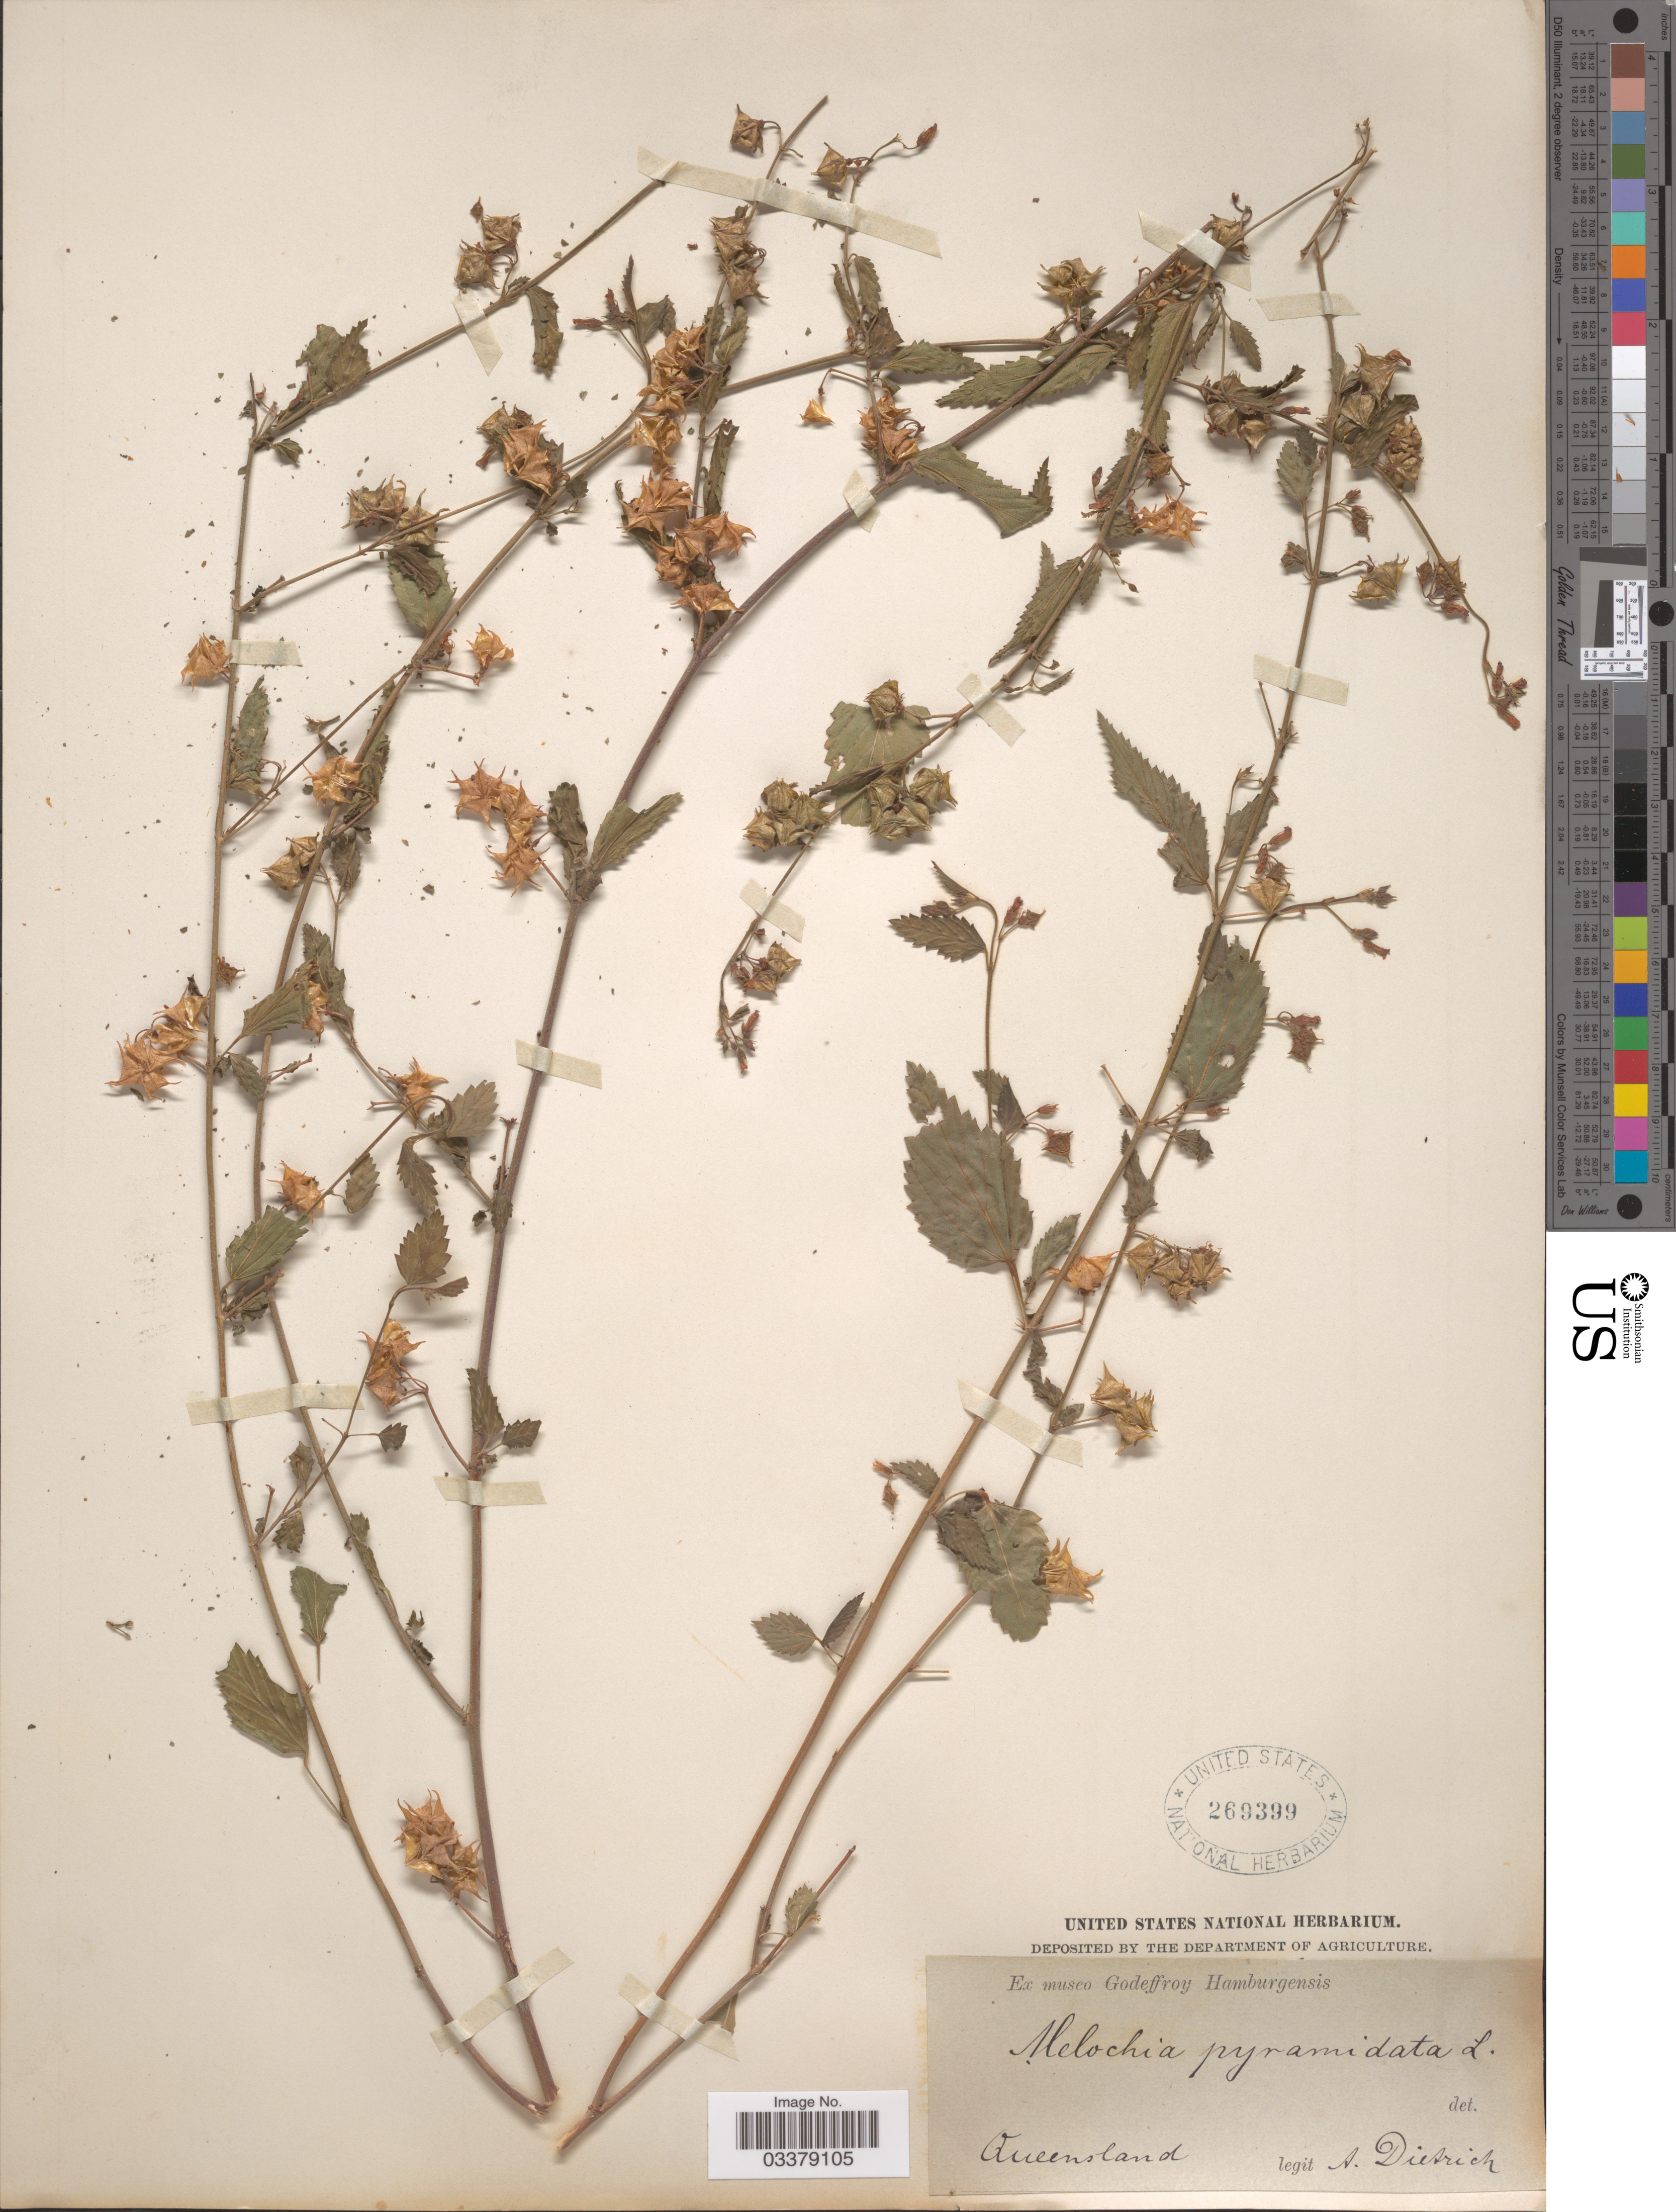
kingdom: Plantae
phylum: Tracheophyta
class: Magnoliopsida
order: Malvales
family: Malvaceae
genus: Melochia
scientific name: Melochia pyramidata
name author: L.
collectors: A. Dietrich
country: Australia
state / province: Queensland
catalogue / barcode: US 269399